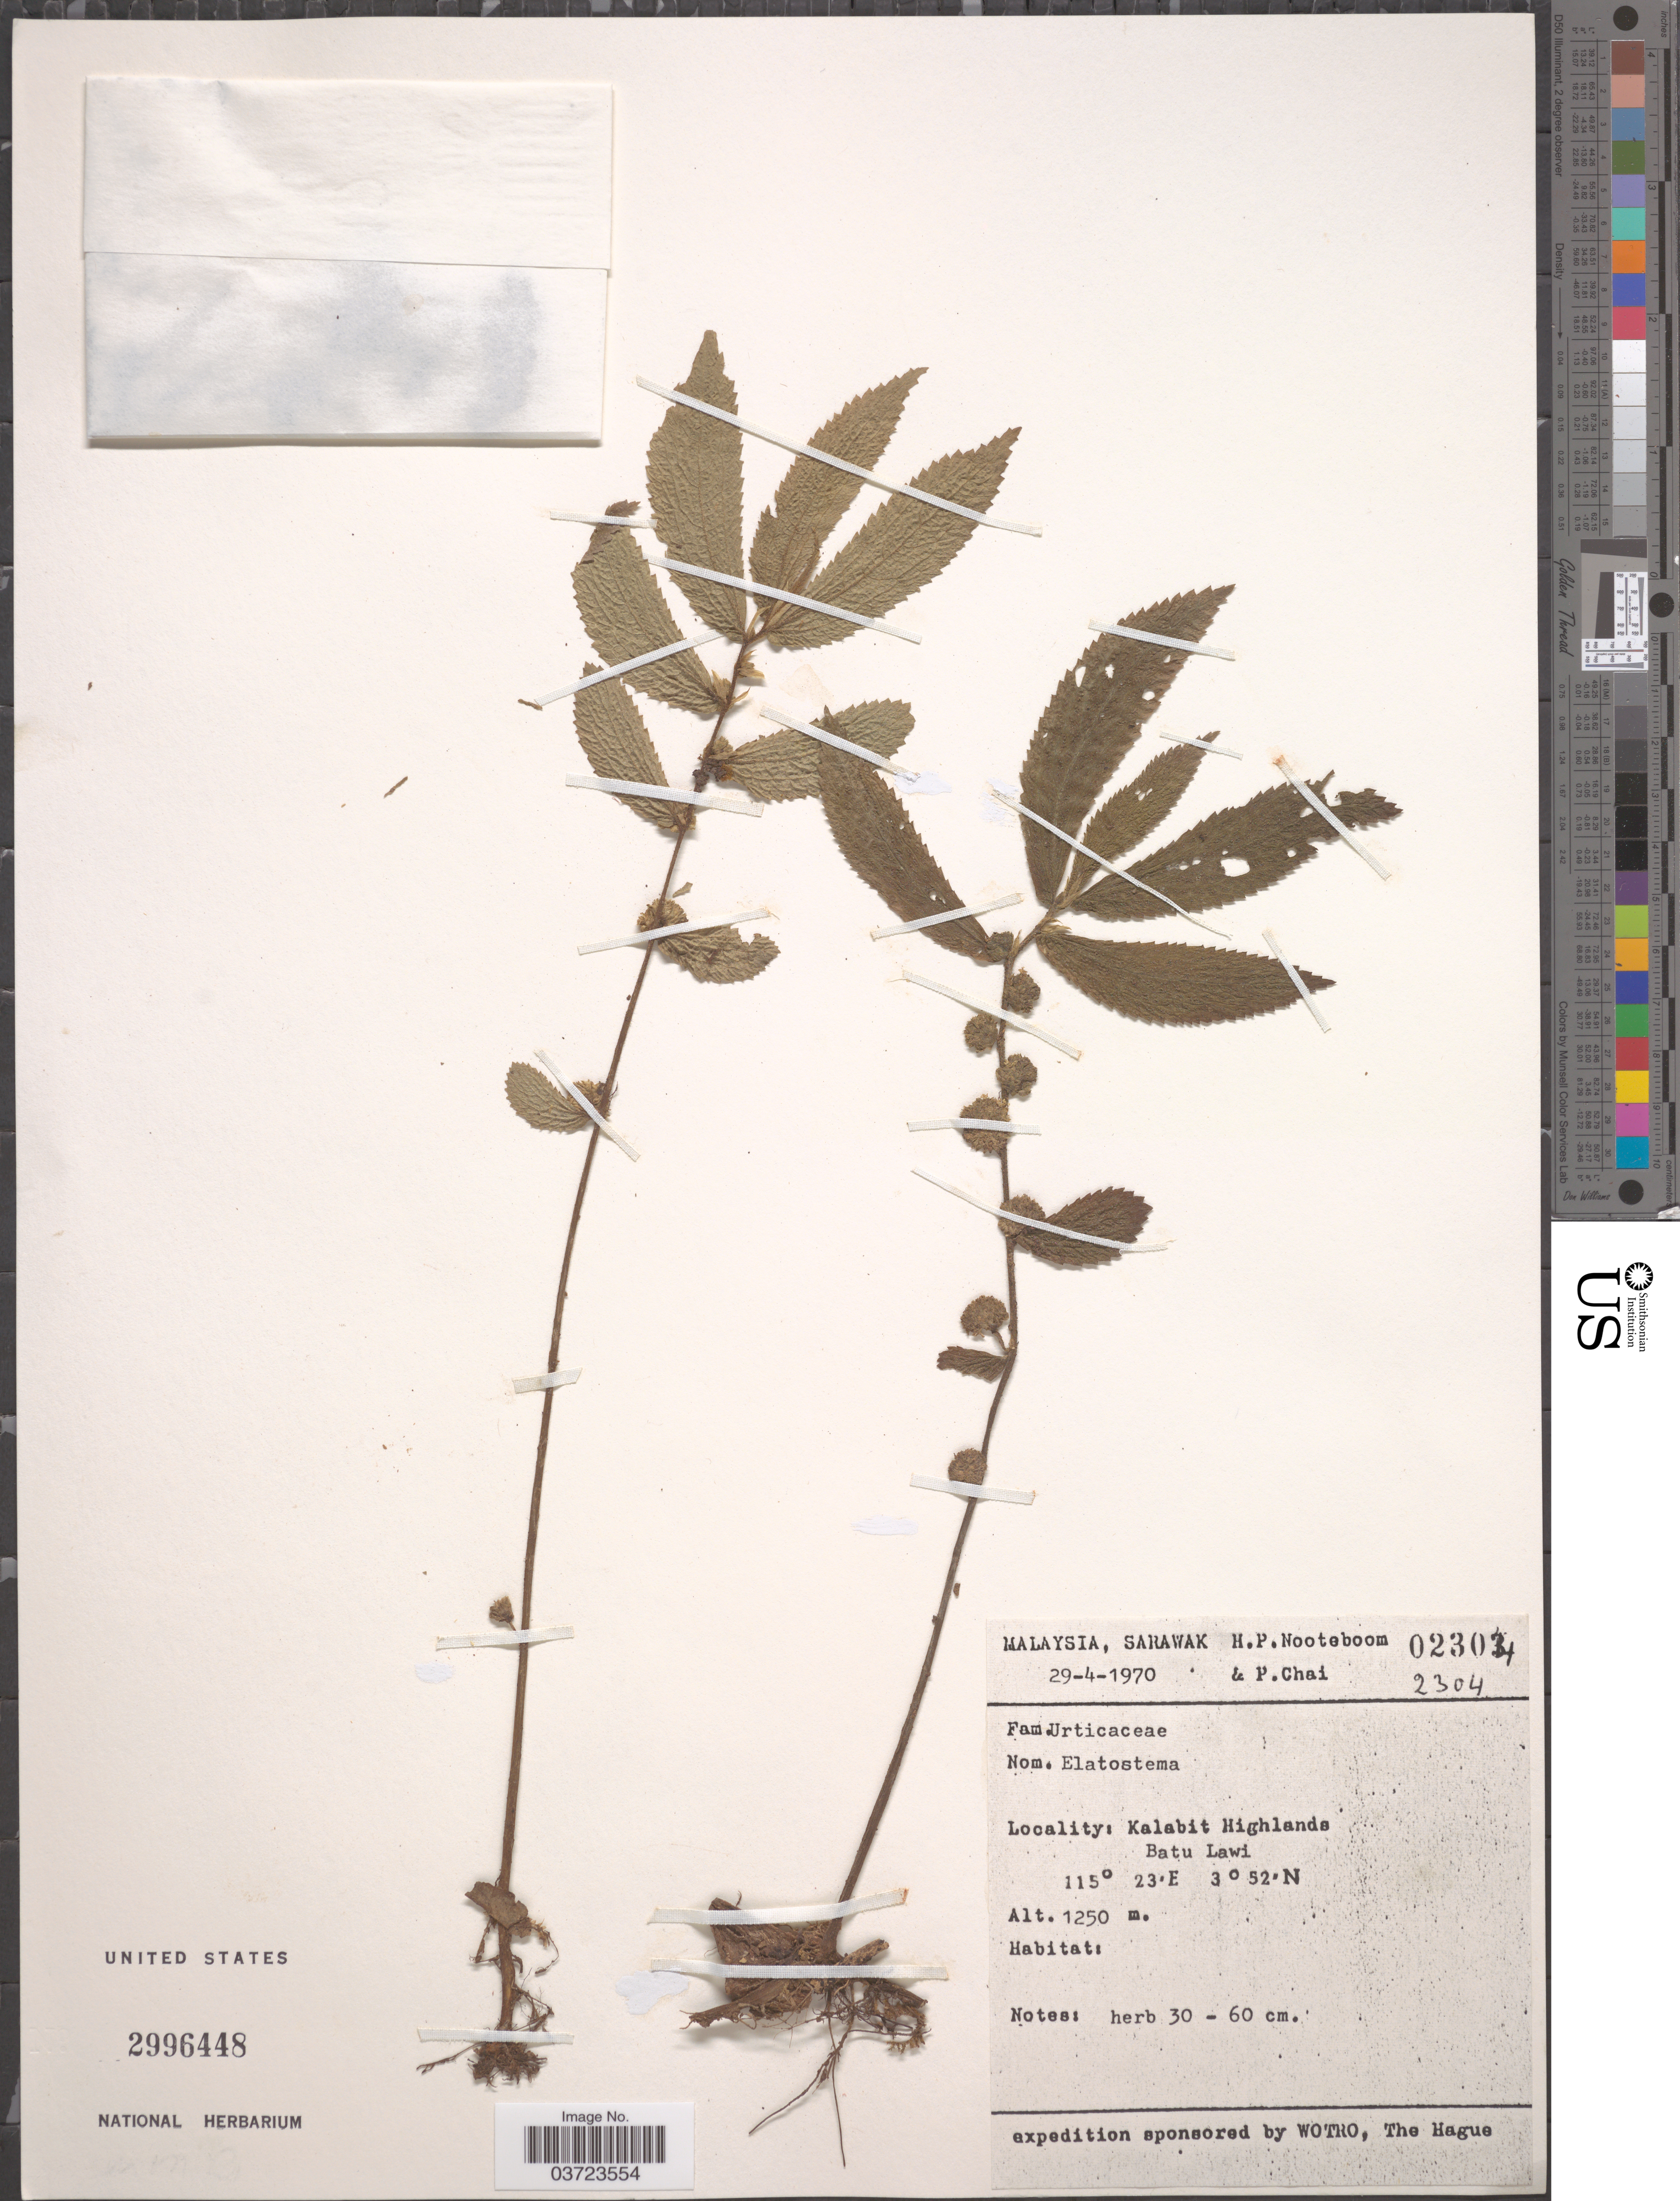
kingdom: Plantae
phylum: Tracheophyta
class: Magnoliopsida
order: Rosales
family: Urticaceae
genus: Elatostema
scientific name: Elatostema sp.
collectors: H. P. Nooteboom & P. Chai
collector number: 2304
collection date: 1970-04-29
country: Malaysia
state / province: Sarawak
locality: Kalabit Highlands. Batu Lawi.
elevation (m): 1250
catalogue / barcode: US 2996448